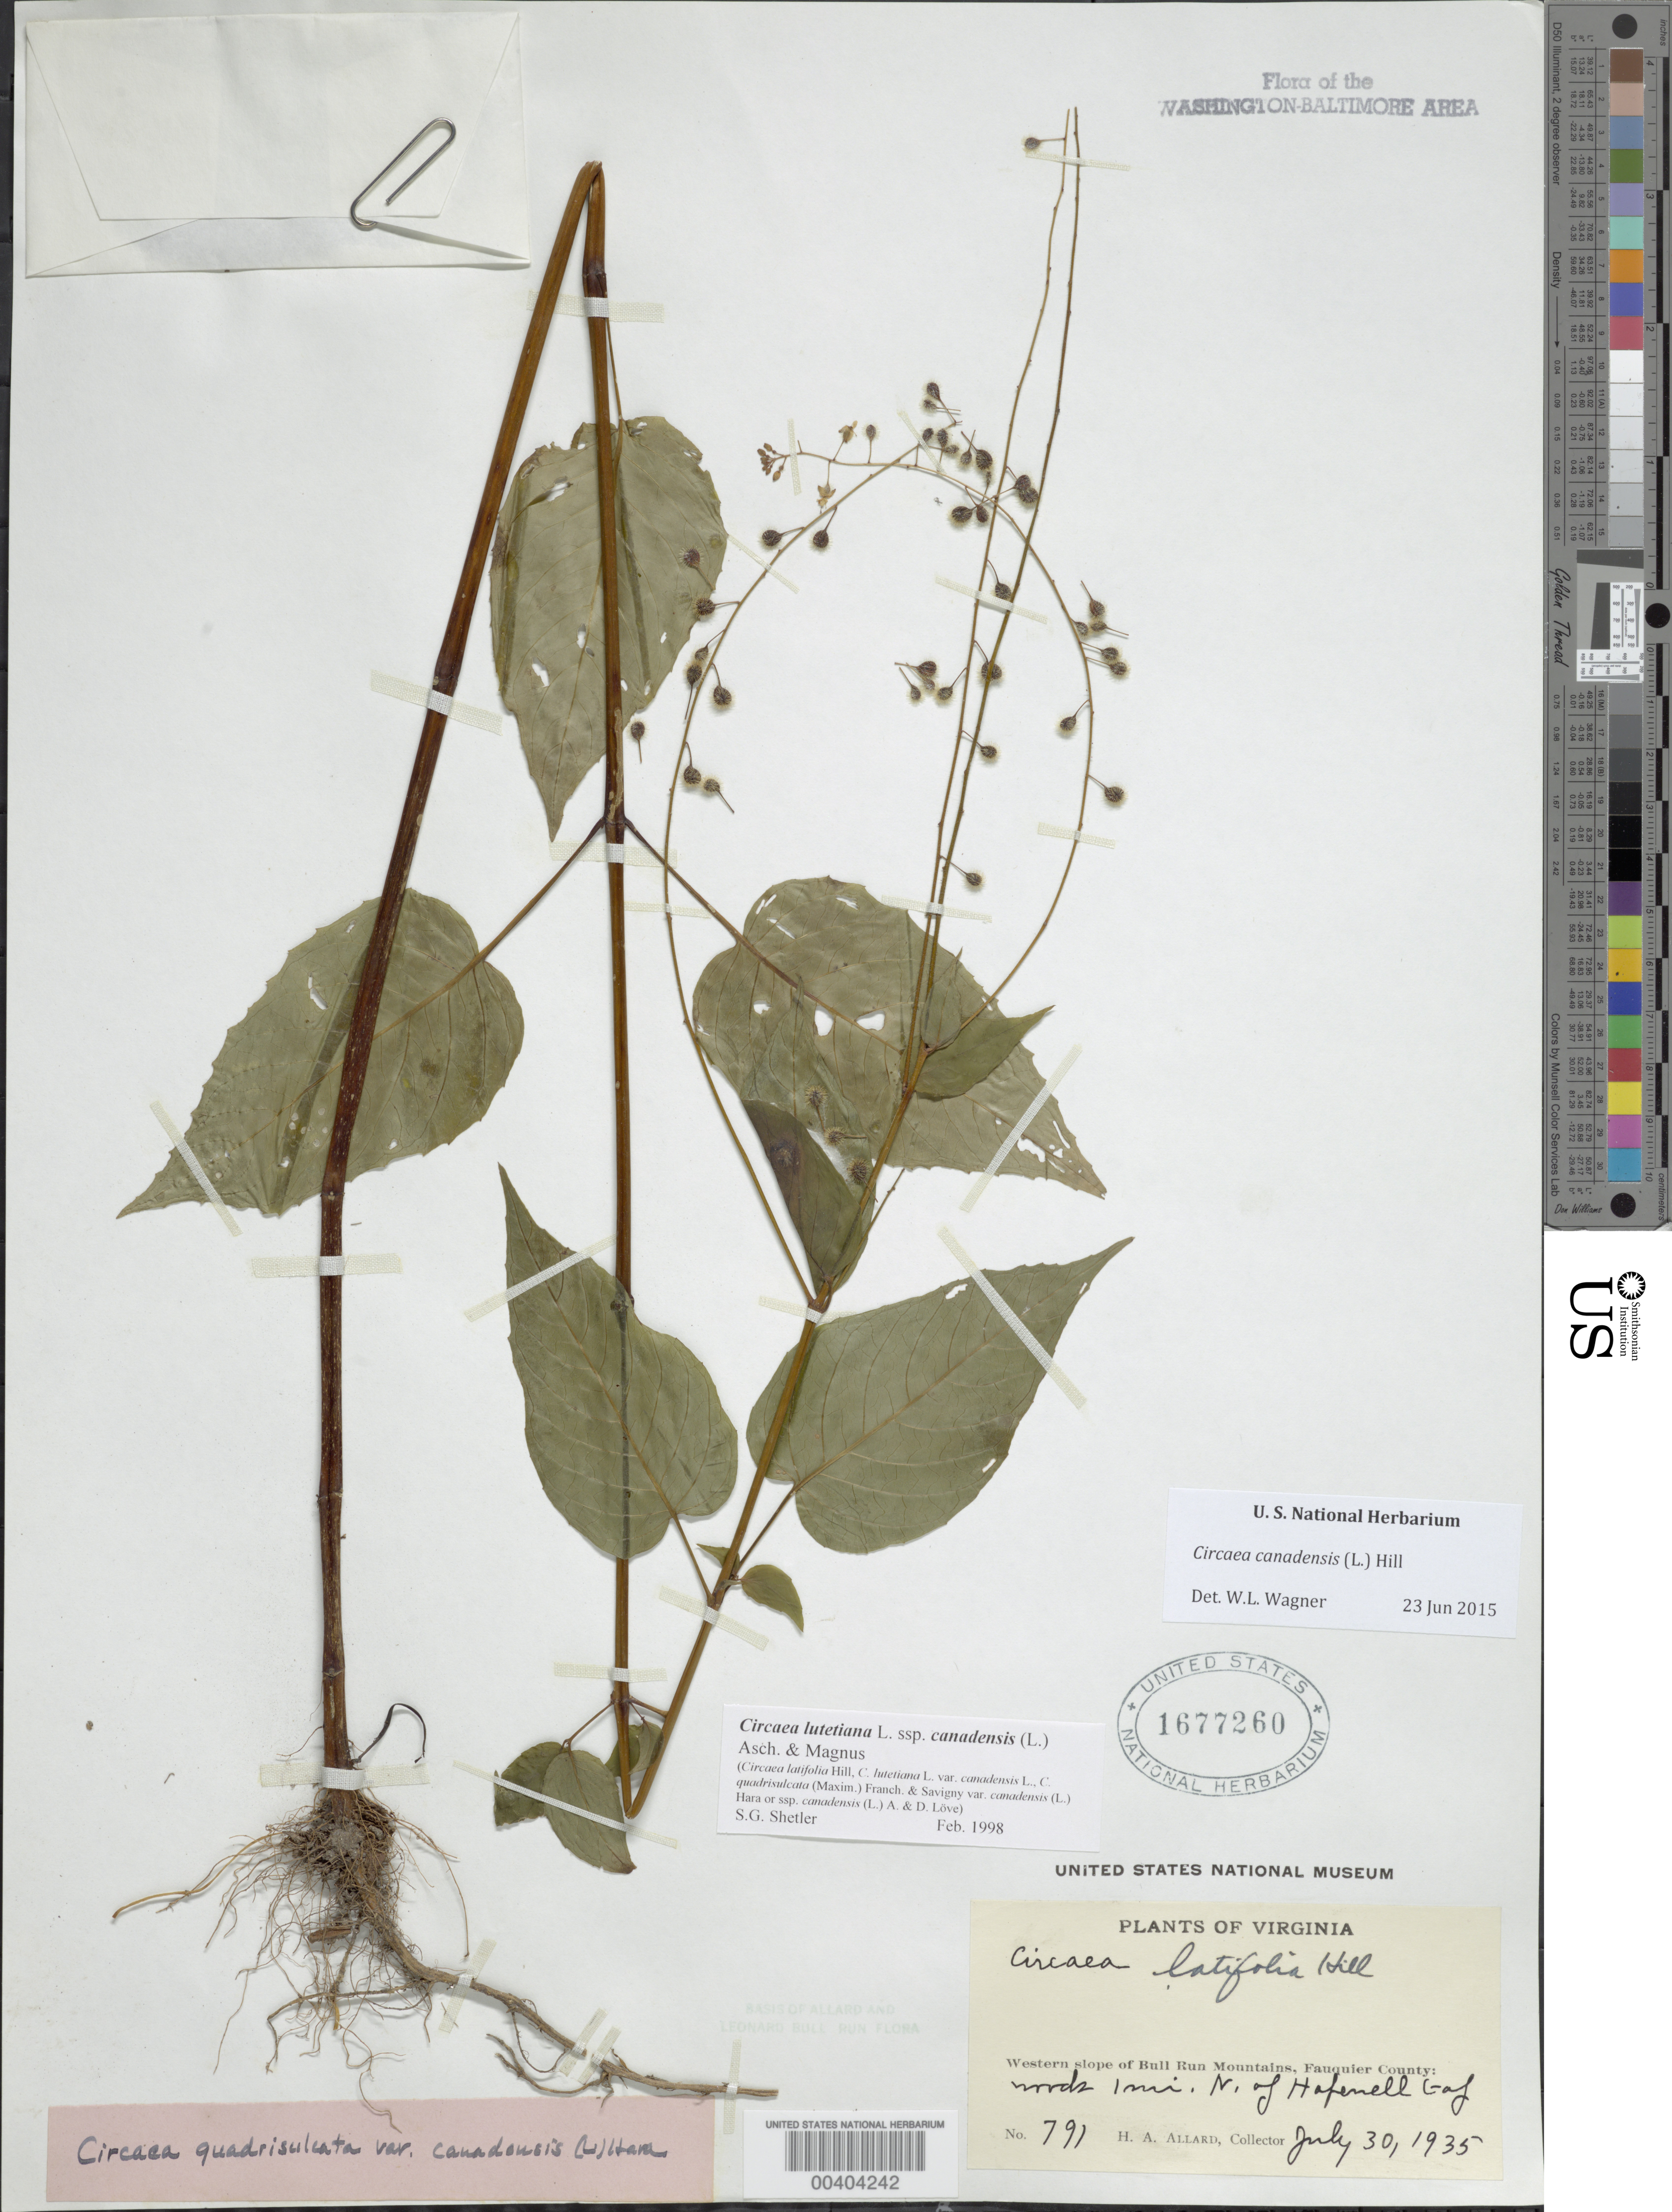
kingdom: Plantae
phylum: Tracheophyta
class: Magnoliopsida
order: Myrtales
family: Onagraceae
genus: Circaea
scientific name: Circaea canadensis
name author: (L.) Hill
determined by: Wagner, W. L., (BOT), Smithsonian Institution - National Museum of Natural History (UNITED STATES)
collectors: H. A. Allard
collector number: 791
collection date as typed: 30 Jul 1935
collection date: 1935-07-30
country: United States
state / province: Virginia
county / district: Fauquier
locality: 1 mi. N of Hopewell Gap, western slope of Bull Run Mountains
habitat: Woods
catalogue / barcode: US 1677260